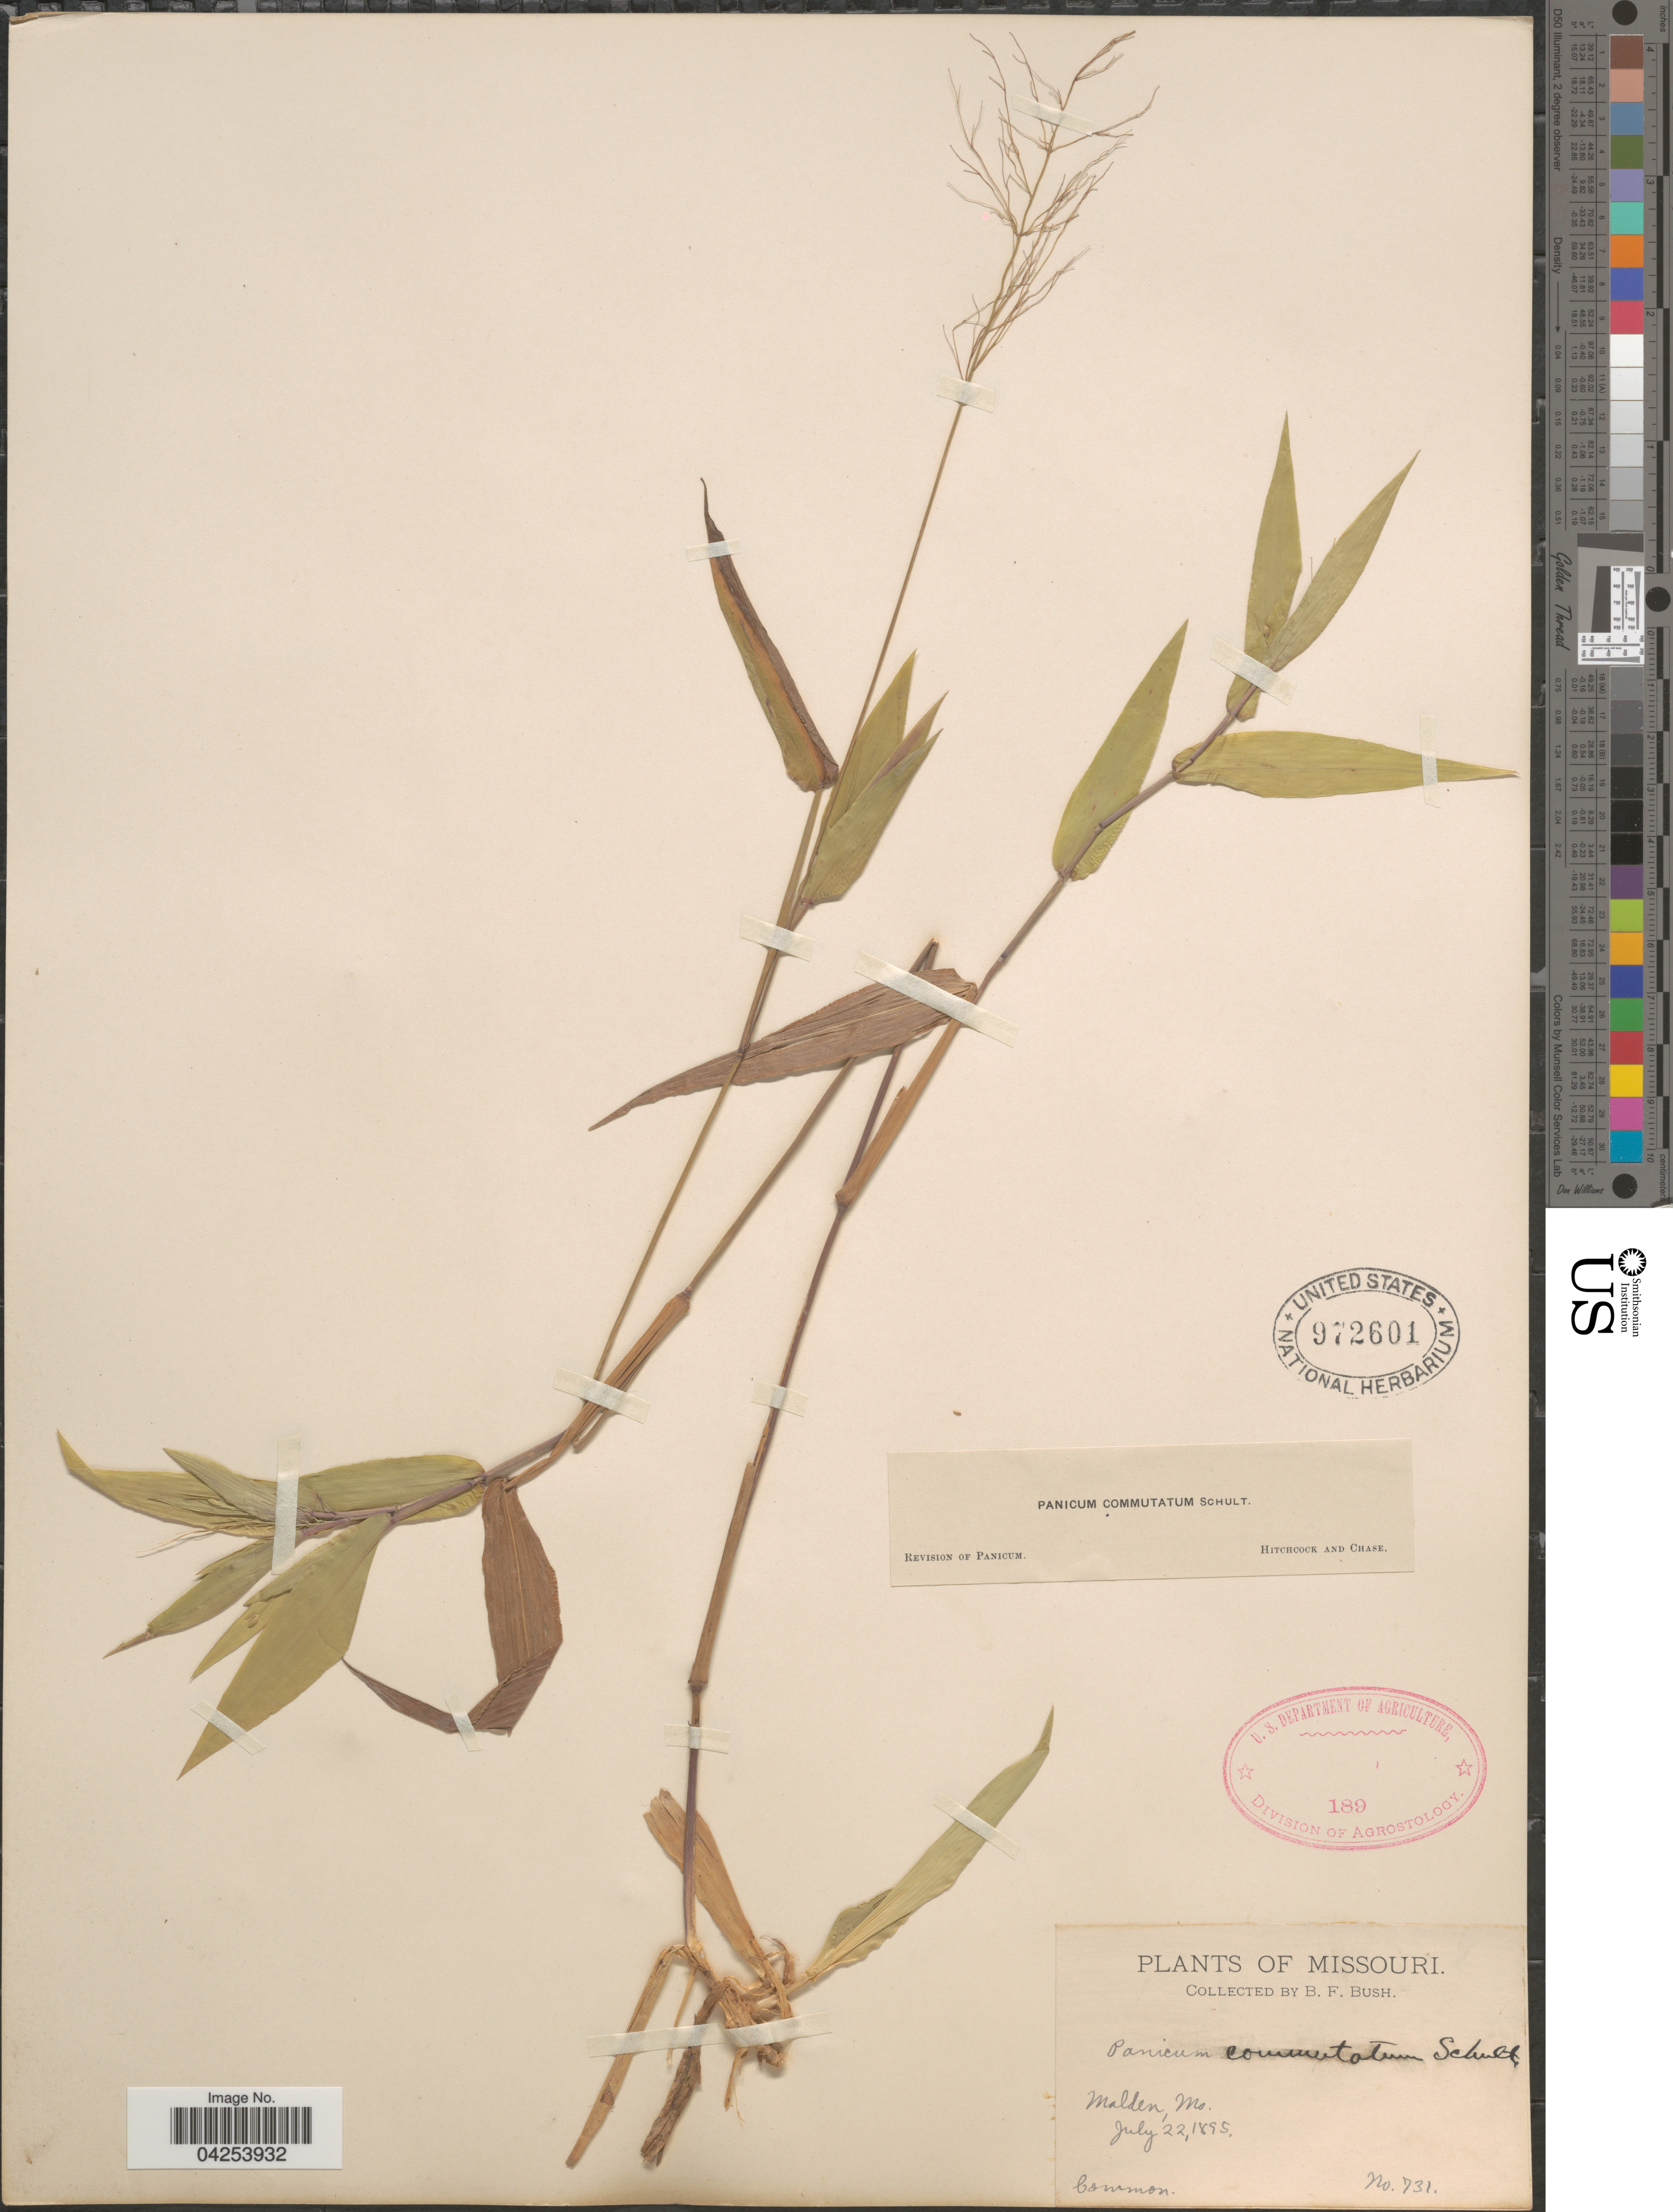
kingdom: Plantae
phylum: Tracheophyta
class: Liliopsida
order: Poales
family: Poaceae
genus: Dichanthelium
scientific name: Dichanthelium commutatum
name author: (Schult.) Gould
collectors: B. F. Bush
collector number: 731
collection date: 1895-07-22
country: United States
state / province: Missouri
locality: Malden.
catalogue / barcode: US 972601